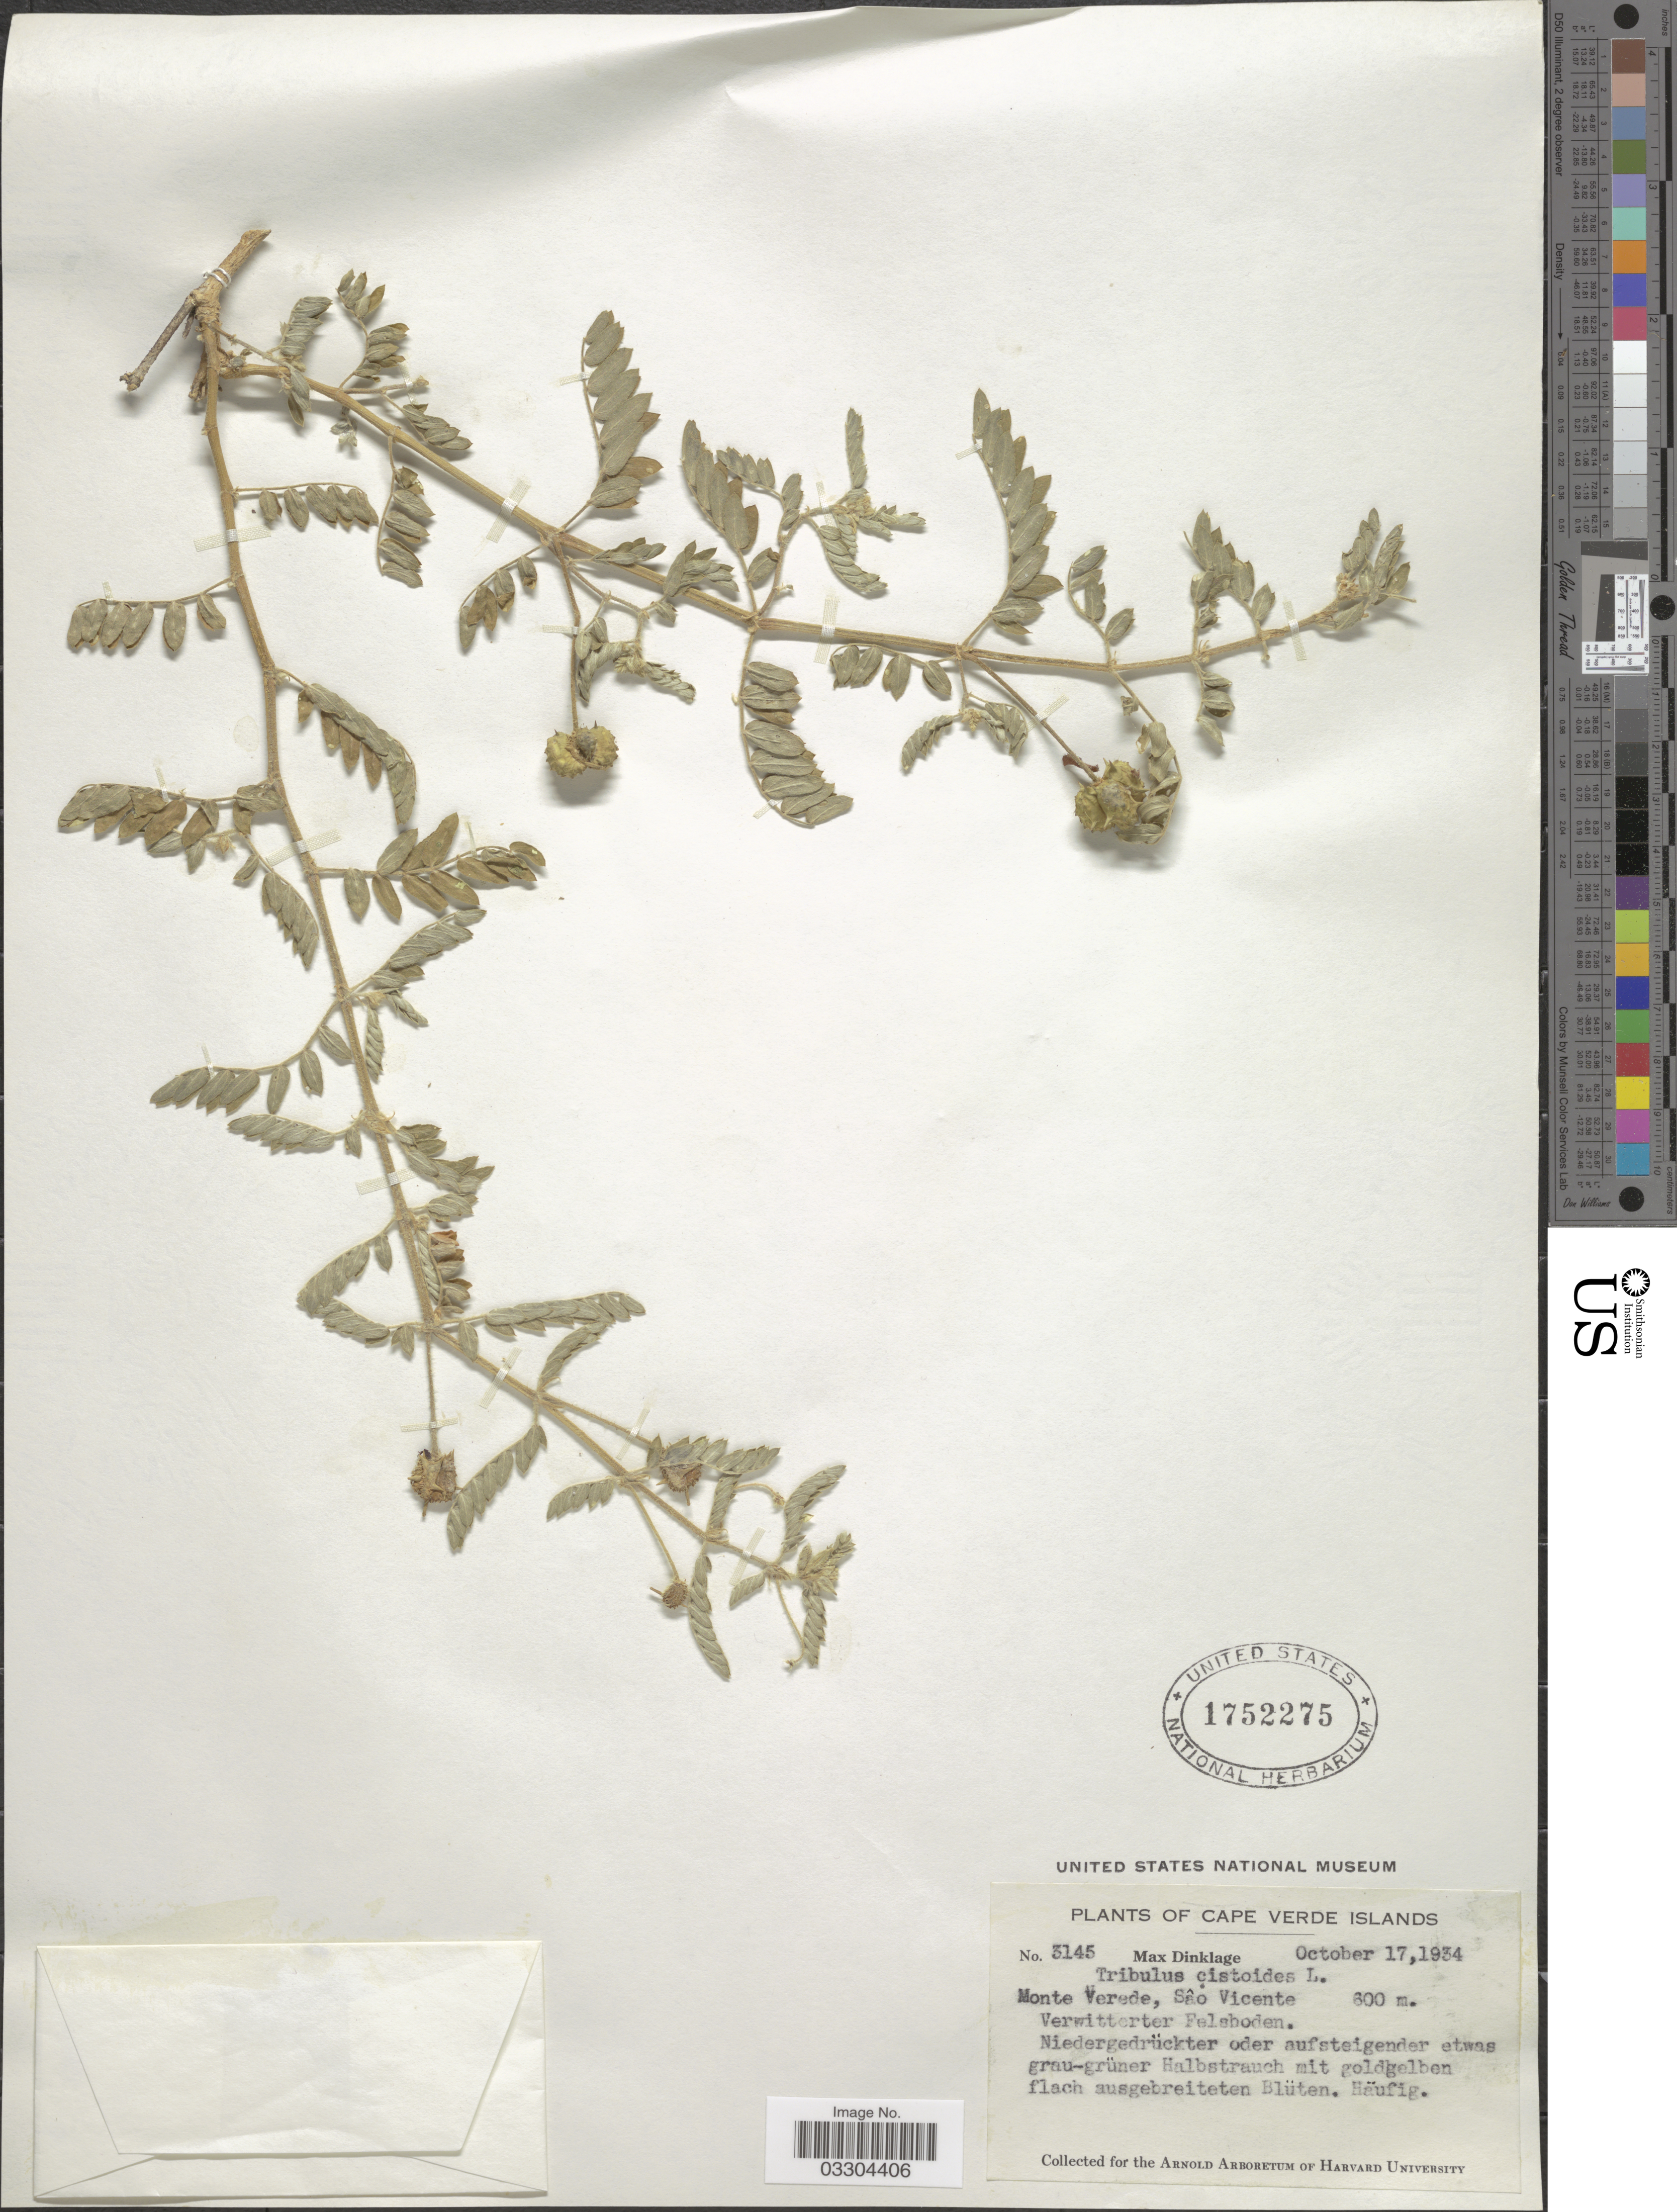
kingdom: Plantae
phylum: Tracheophyta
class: Magnoliopsida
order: Zygophyllales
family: Zygophyllaceae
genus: Tribulus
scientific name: Tribulus cistoides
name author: L.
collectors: M. Dinklage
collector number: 3145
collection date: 1934-10-17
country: Cape Verde Islands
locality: Monte Verede, Sâo Vicente.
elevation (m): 600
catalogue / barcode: US 1752275